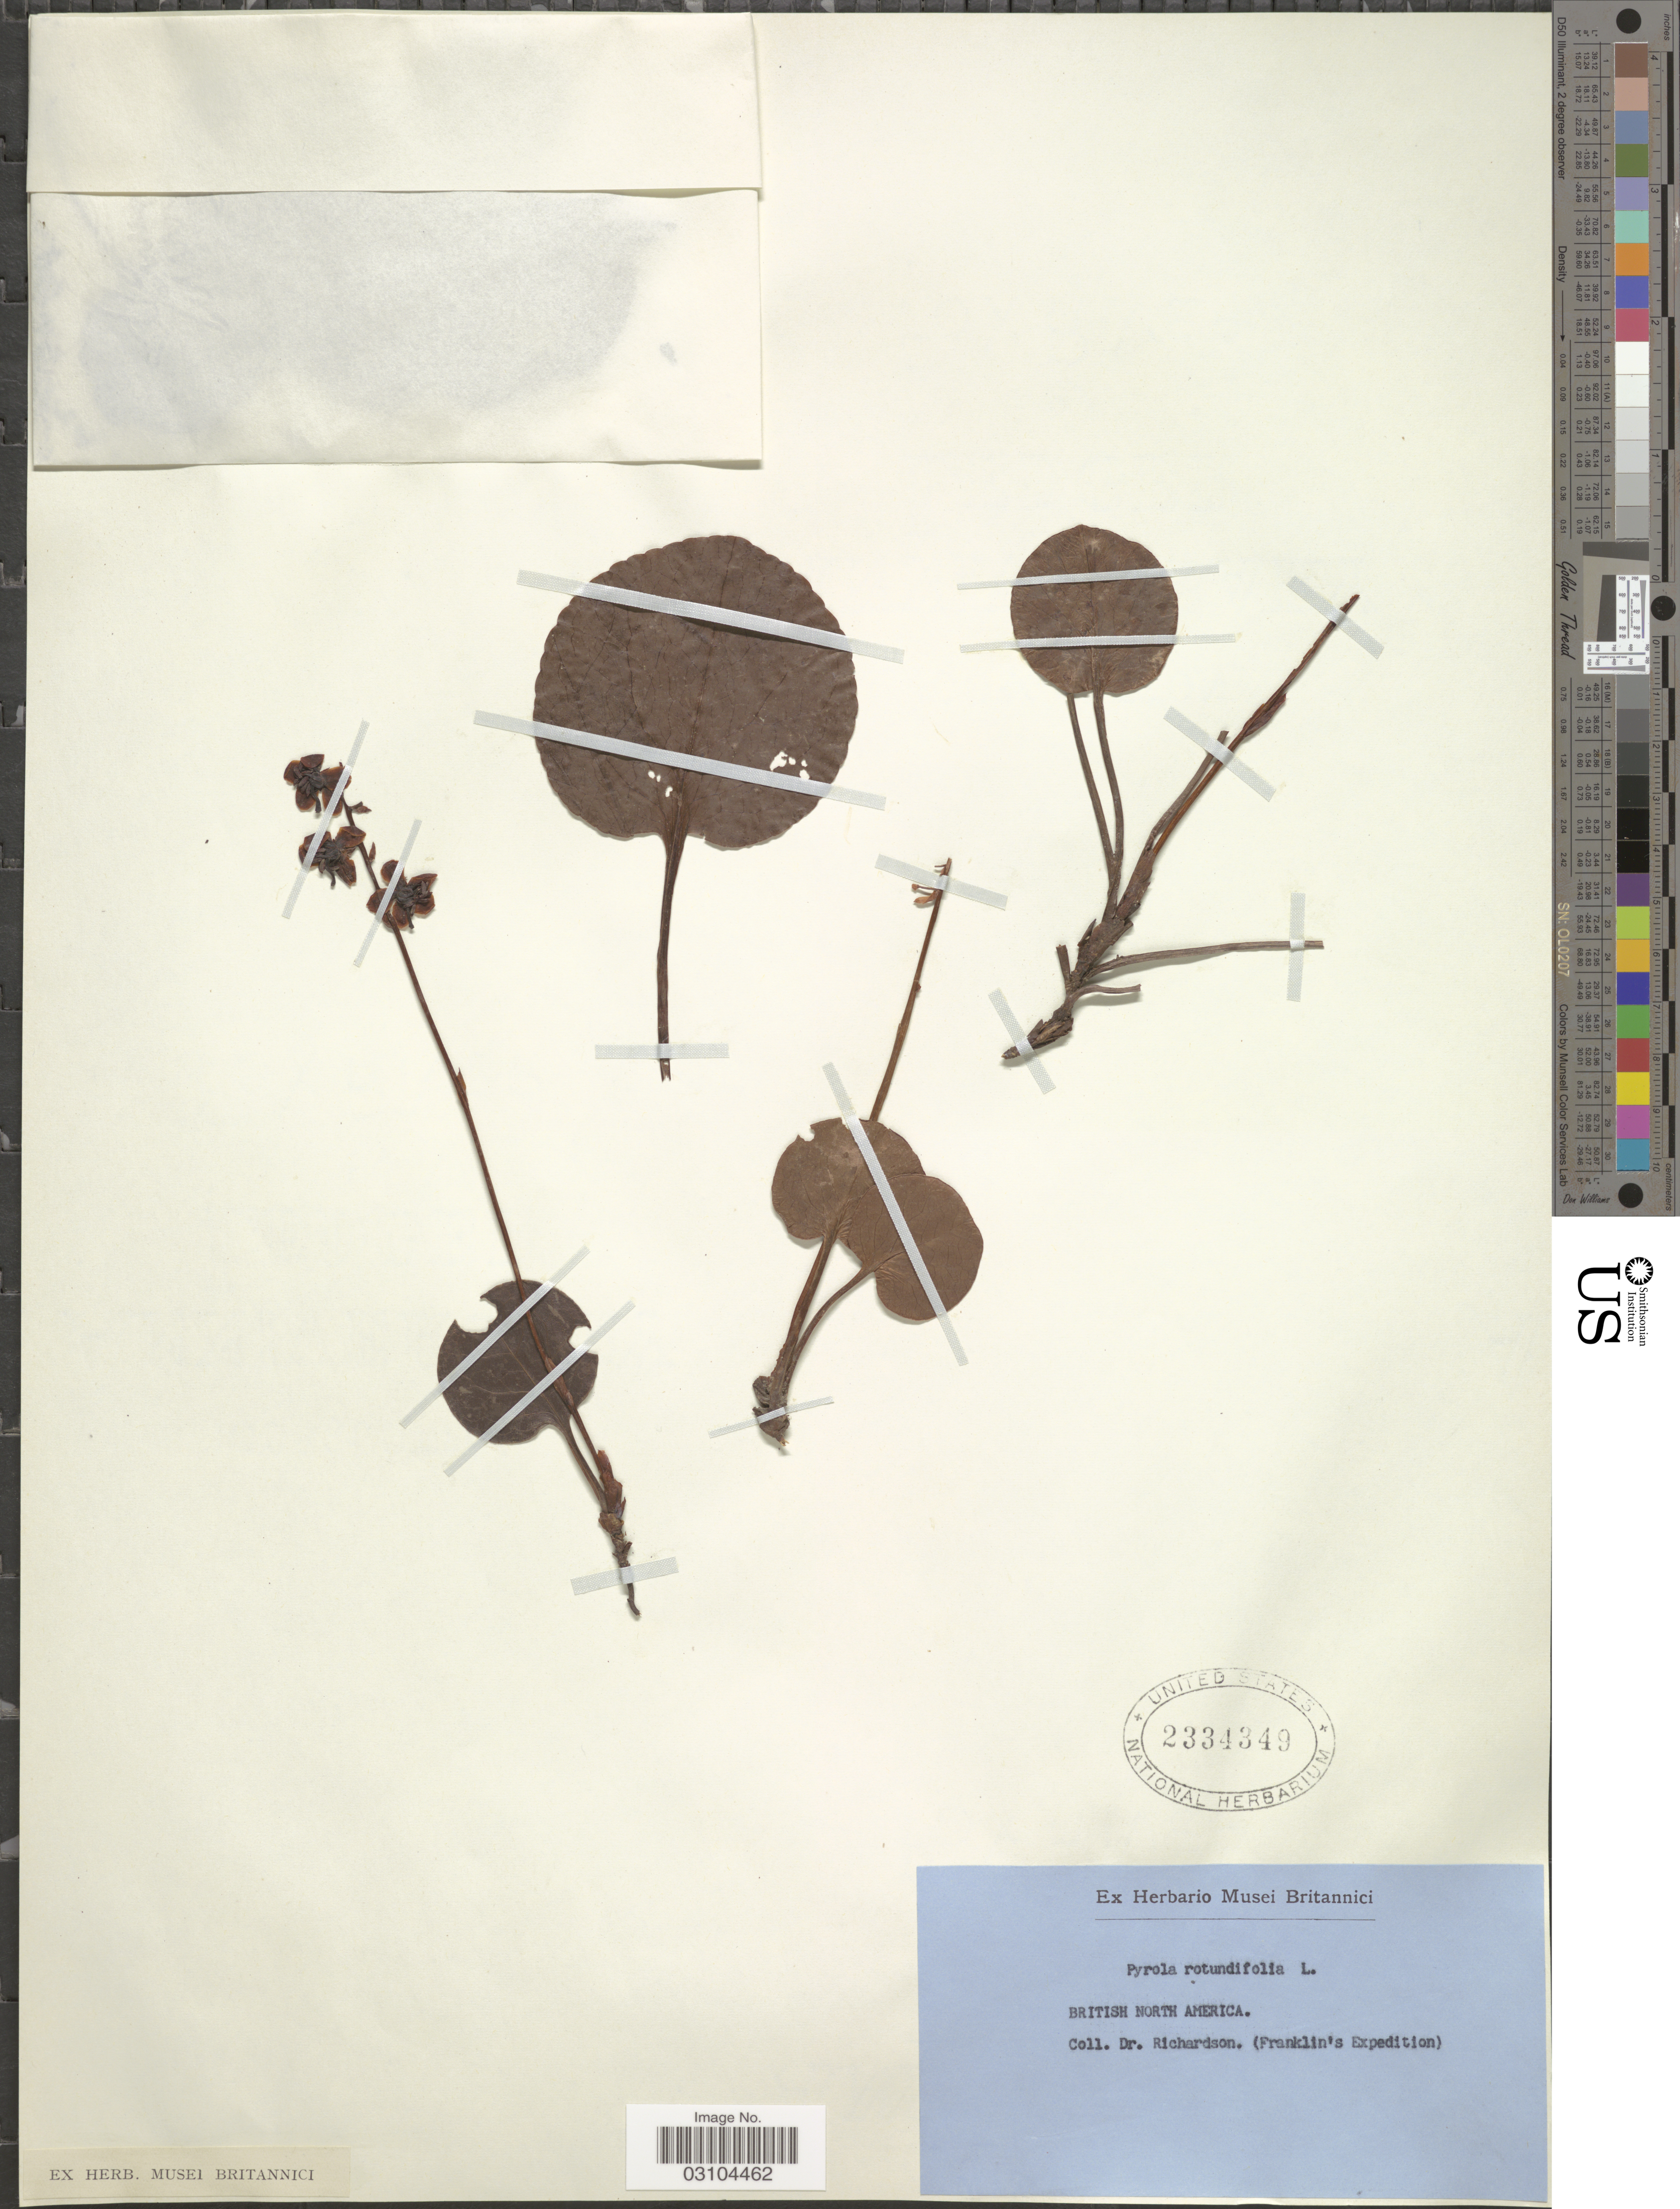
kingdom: Plantae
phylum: Tracheophyta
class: Magnoliopsida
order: Ericales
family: Ericaceae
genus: Pyrola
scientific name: Pyrola rotundifolia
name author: L.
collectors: -- Richardson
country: Canada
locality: British North America.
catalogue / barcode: US 2334349